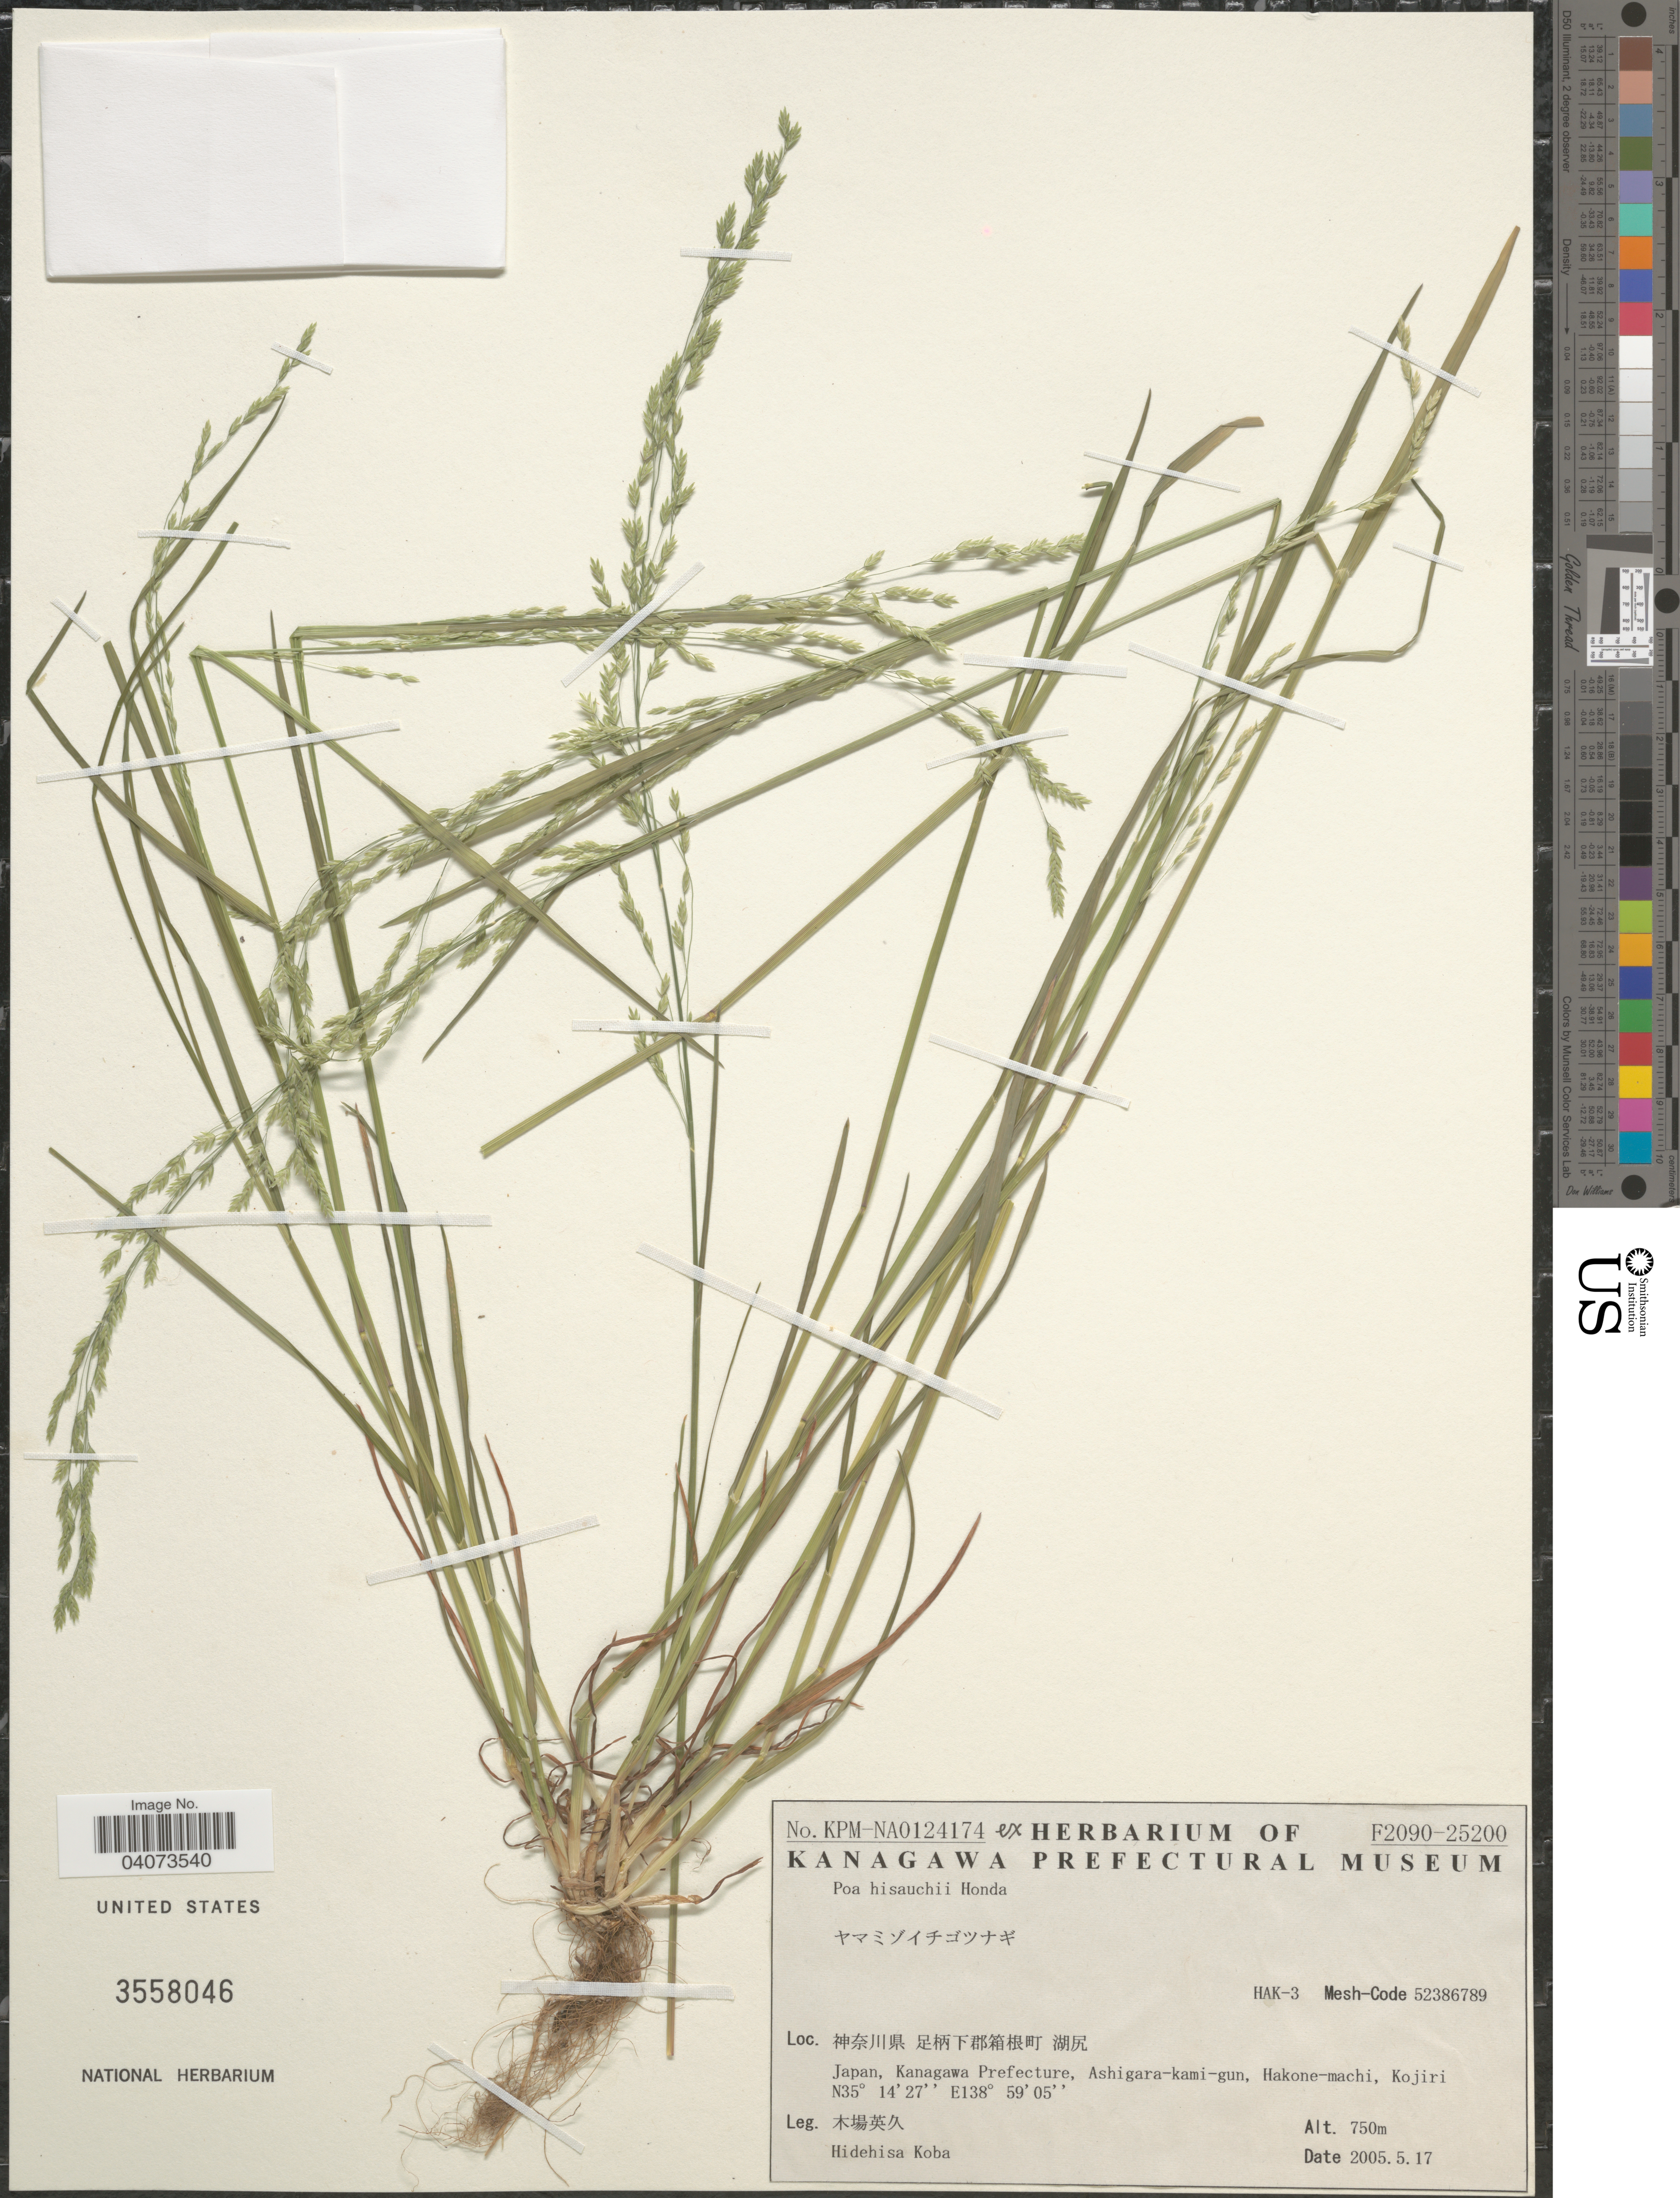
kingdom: Plantae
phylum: Tracheophyta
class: Liliopsida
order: Poales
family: Poaceae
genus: Poa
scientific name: Poa hisauchii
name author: Honda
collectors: H. Koba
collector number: KPM-NA0124174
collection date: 2005-05-17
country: Japan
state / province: Kanagawa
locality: Kanagawa Prefectural. Ashigara-kami-gun, Hakone-machi, Kojiri.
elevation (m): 750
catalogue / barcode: US 3558046